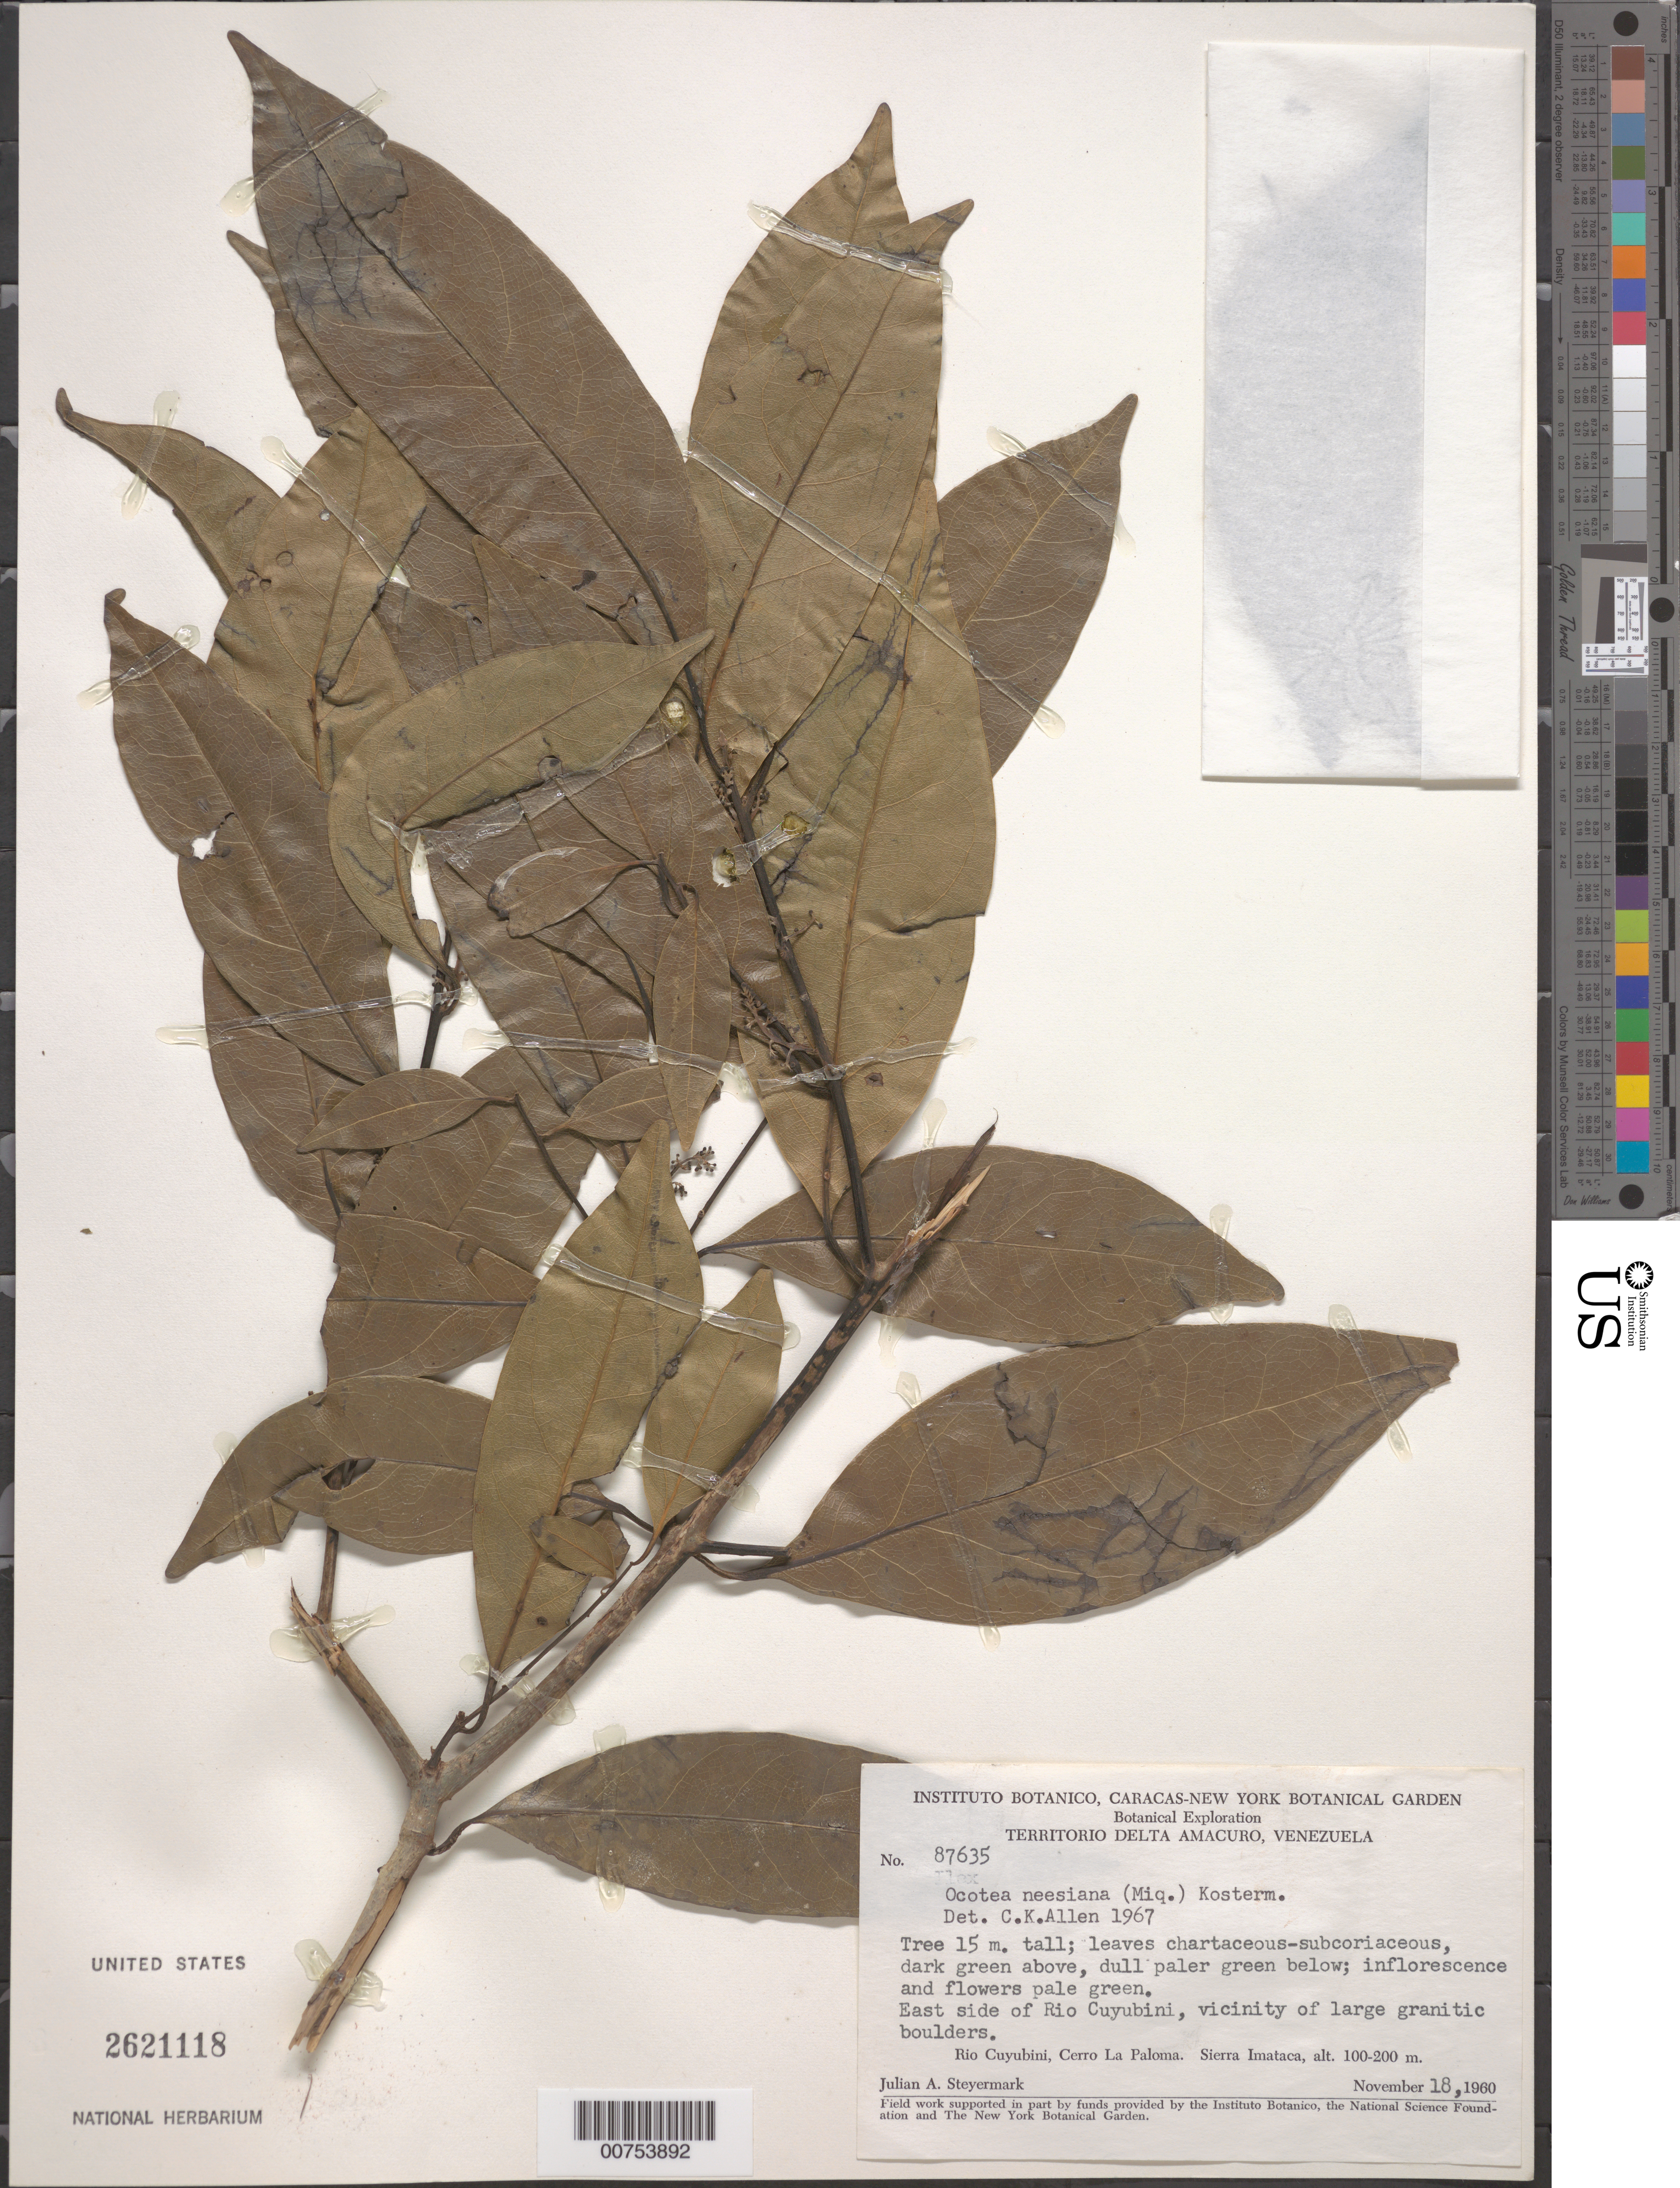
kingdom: Plantae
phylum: Tracheophyta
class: Magnoliopsida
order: Laurales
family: Lauraceae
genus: Ocotea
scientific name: Ocotea neesiana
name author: (Miq.) Kosterm.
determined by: Allen, C. K.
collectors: J. Steyermark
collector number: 87635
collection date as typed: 18-Nov-60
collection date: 1960-11-18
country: Venezuela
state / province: Delta Amacuro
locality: Río Cuyubini, E side; Cerro La Paloma, Sierra Imataca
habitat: Large granitic boulders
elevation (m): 100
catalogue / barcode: US 2621118